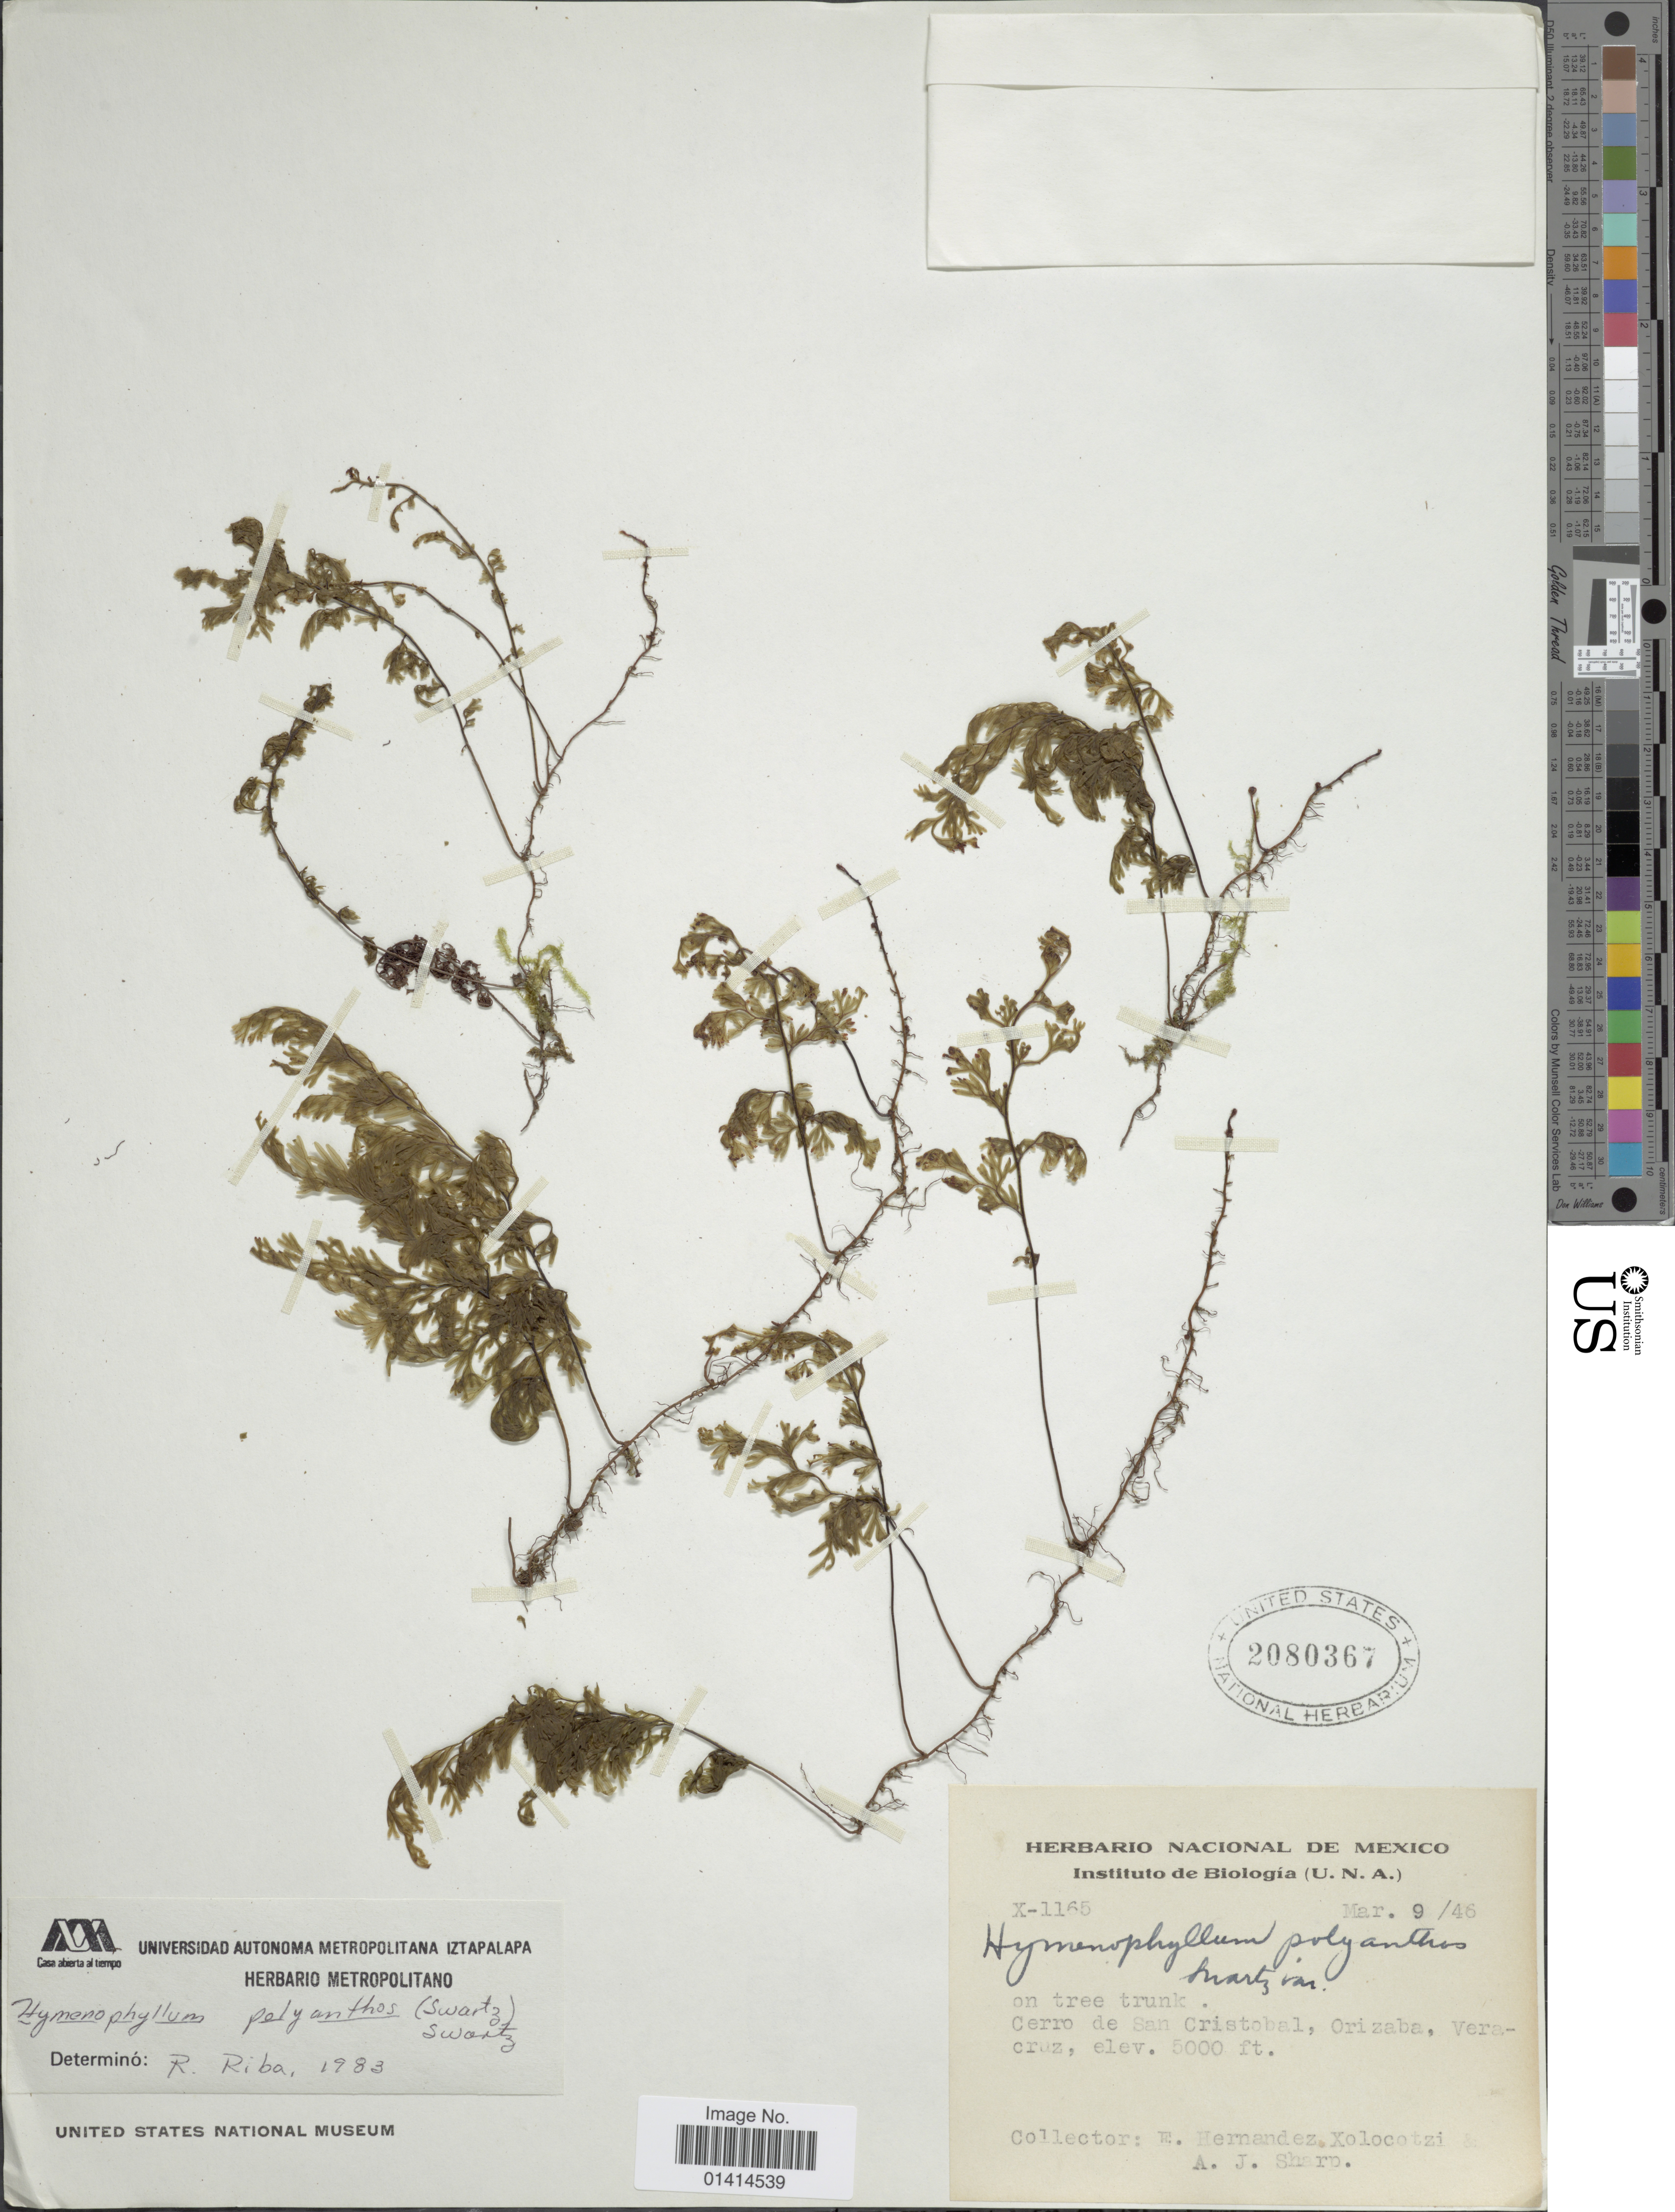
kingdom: Plantae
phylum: Tracheophyta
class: Polypodiopsida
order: Hymenophyllales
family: Hymenophyllaceae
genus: Hymenophyllum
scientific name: Hymenophyllum polyanthos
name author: (Sw.) Sw.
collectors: E. I. Hernández-X. & A. J. Sharp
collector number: X-1165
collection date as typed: Transcribed d/m/y: 9/3/46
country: Mexico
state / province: Veracruz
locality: Cerro de San Cristobal, Orizaba, Veracruz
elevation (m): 1524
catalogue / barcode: US 2080367